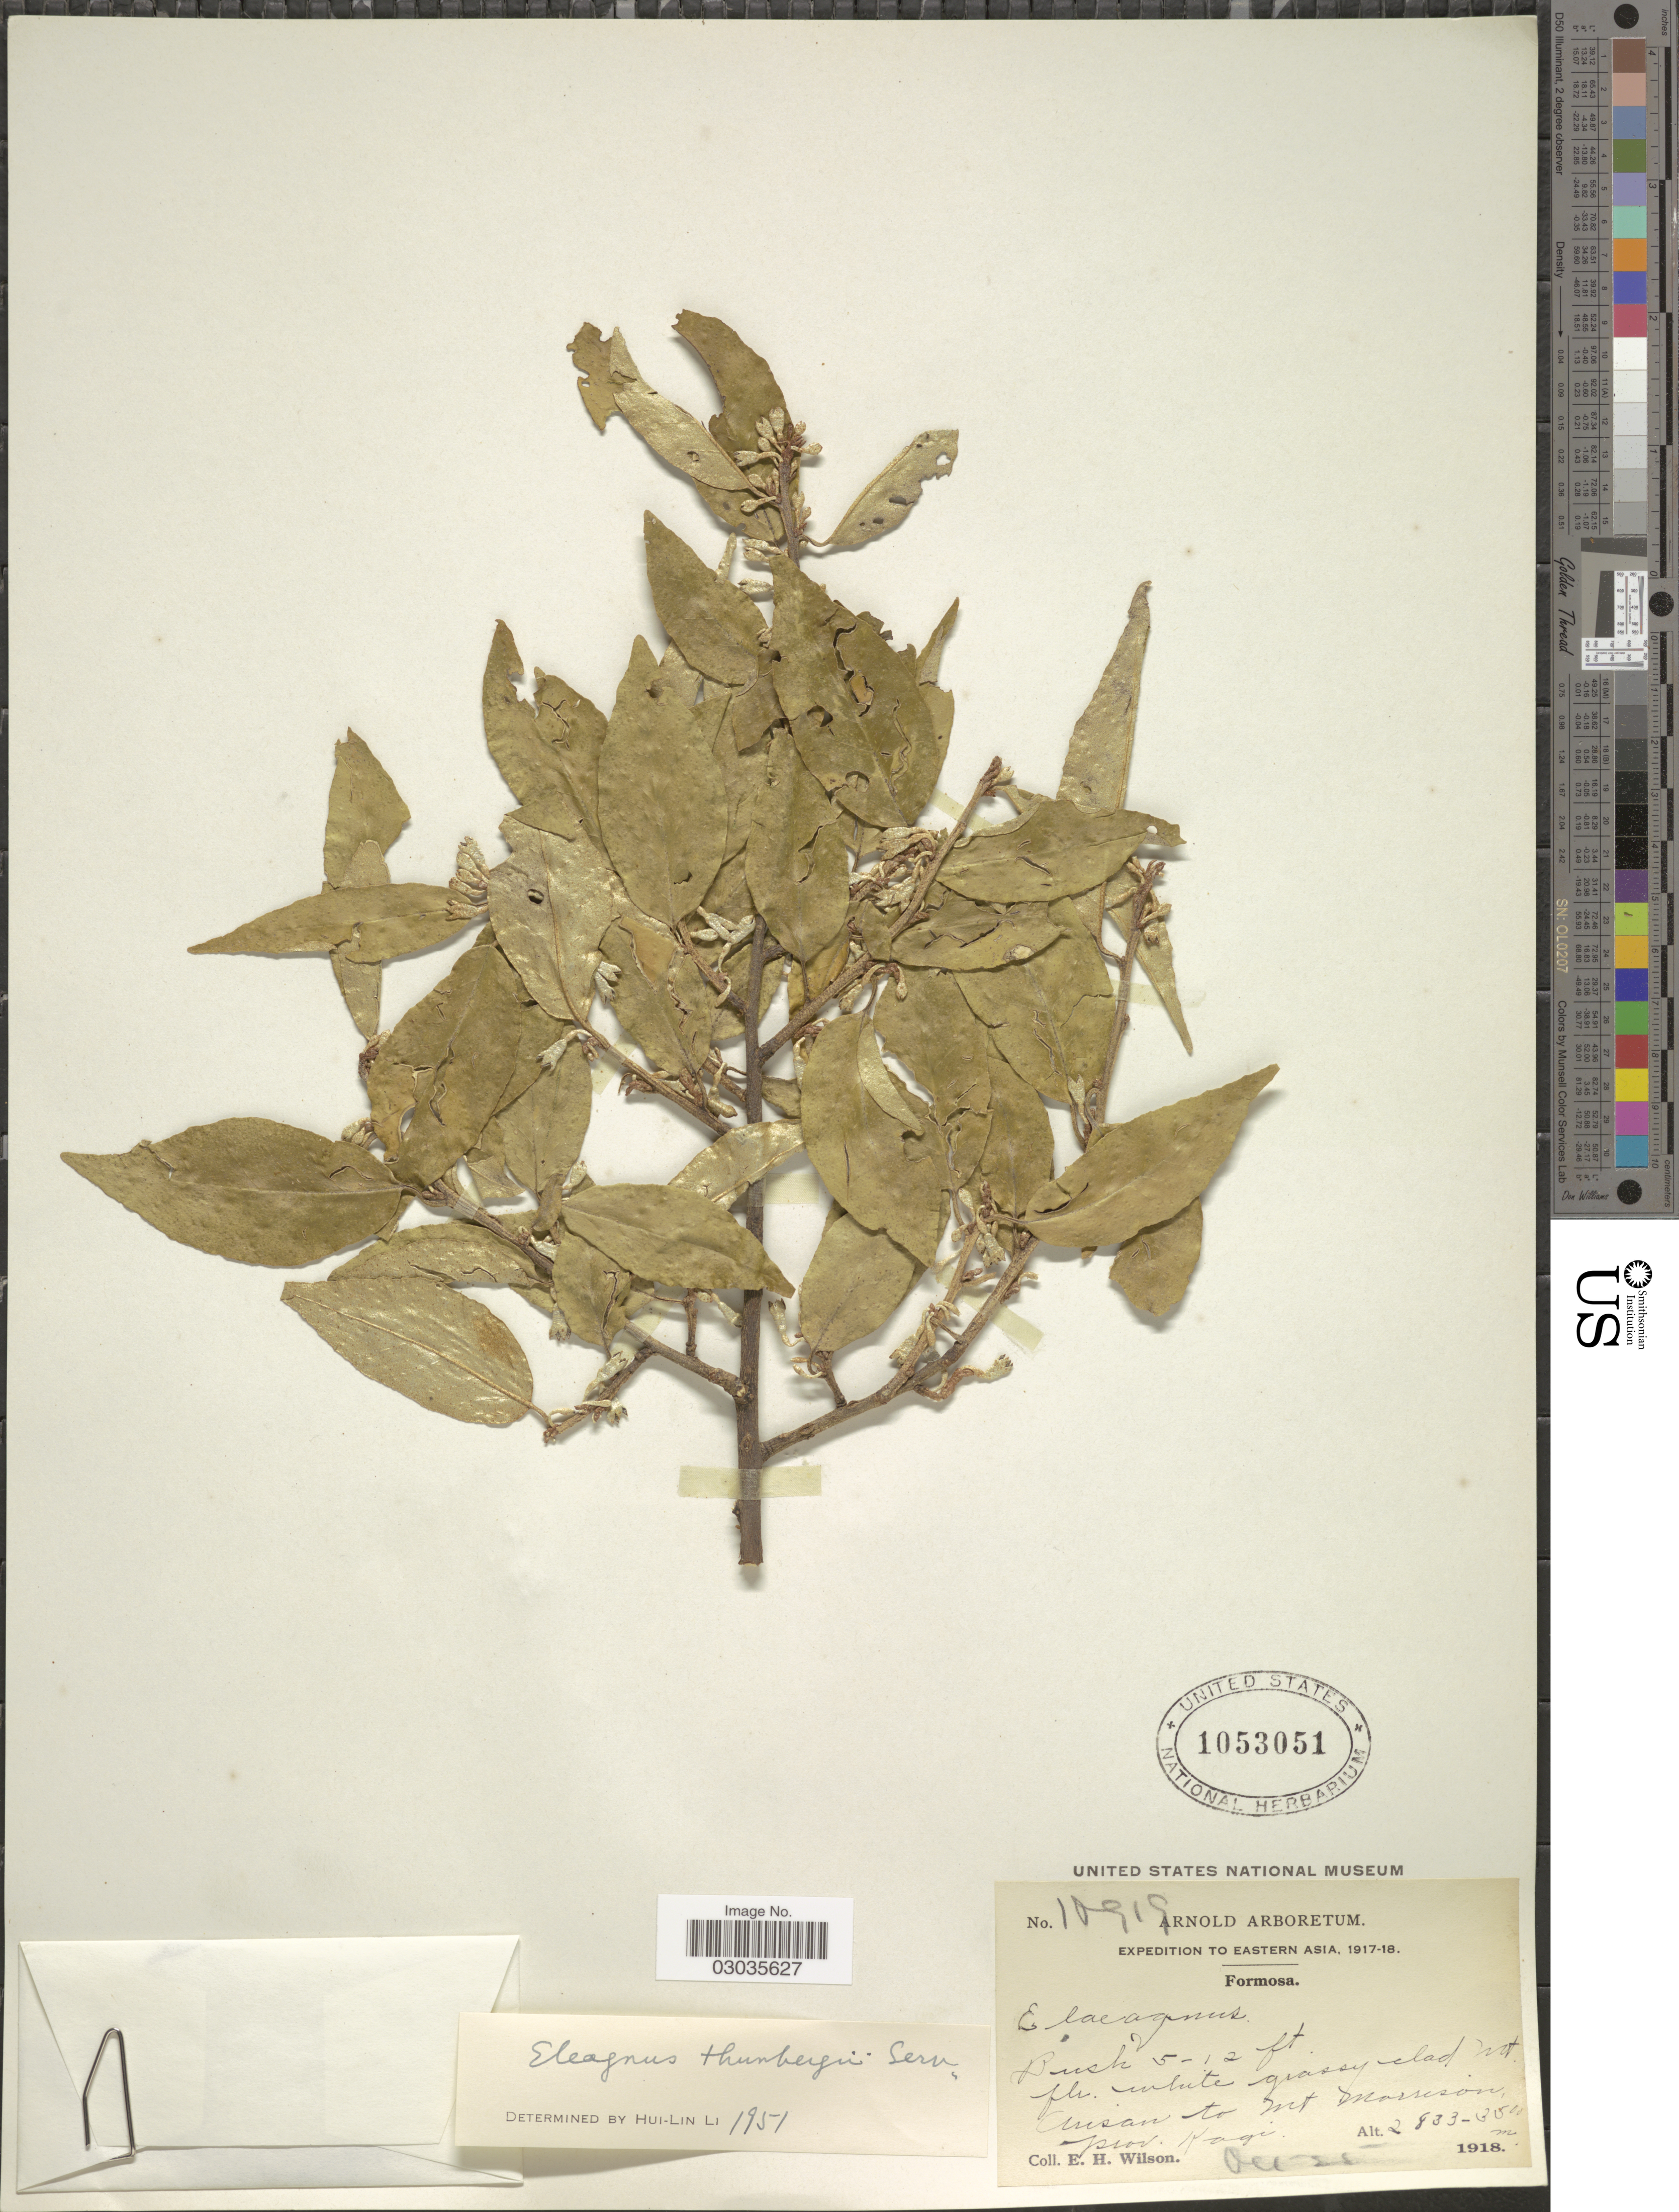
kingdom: Plantae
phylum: Tracheophyta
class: Magnoliopsida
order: Rosales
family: Elaeagnaceae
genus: Elaeagnus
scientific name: Elaeagnus thunbergii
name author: Servettaz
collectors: E. Wilson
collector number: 10919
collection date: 1918-10-25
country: Taiwan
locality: Eastern Asia. Formosa. Mt. Arisan to Mt. Morrison, prov. Kagi.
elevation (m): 2833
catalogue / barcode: US 1053051